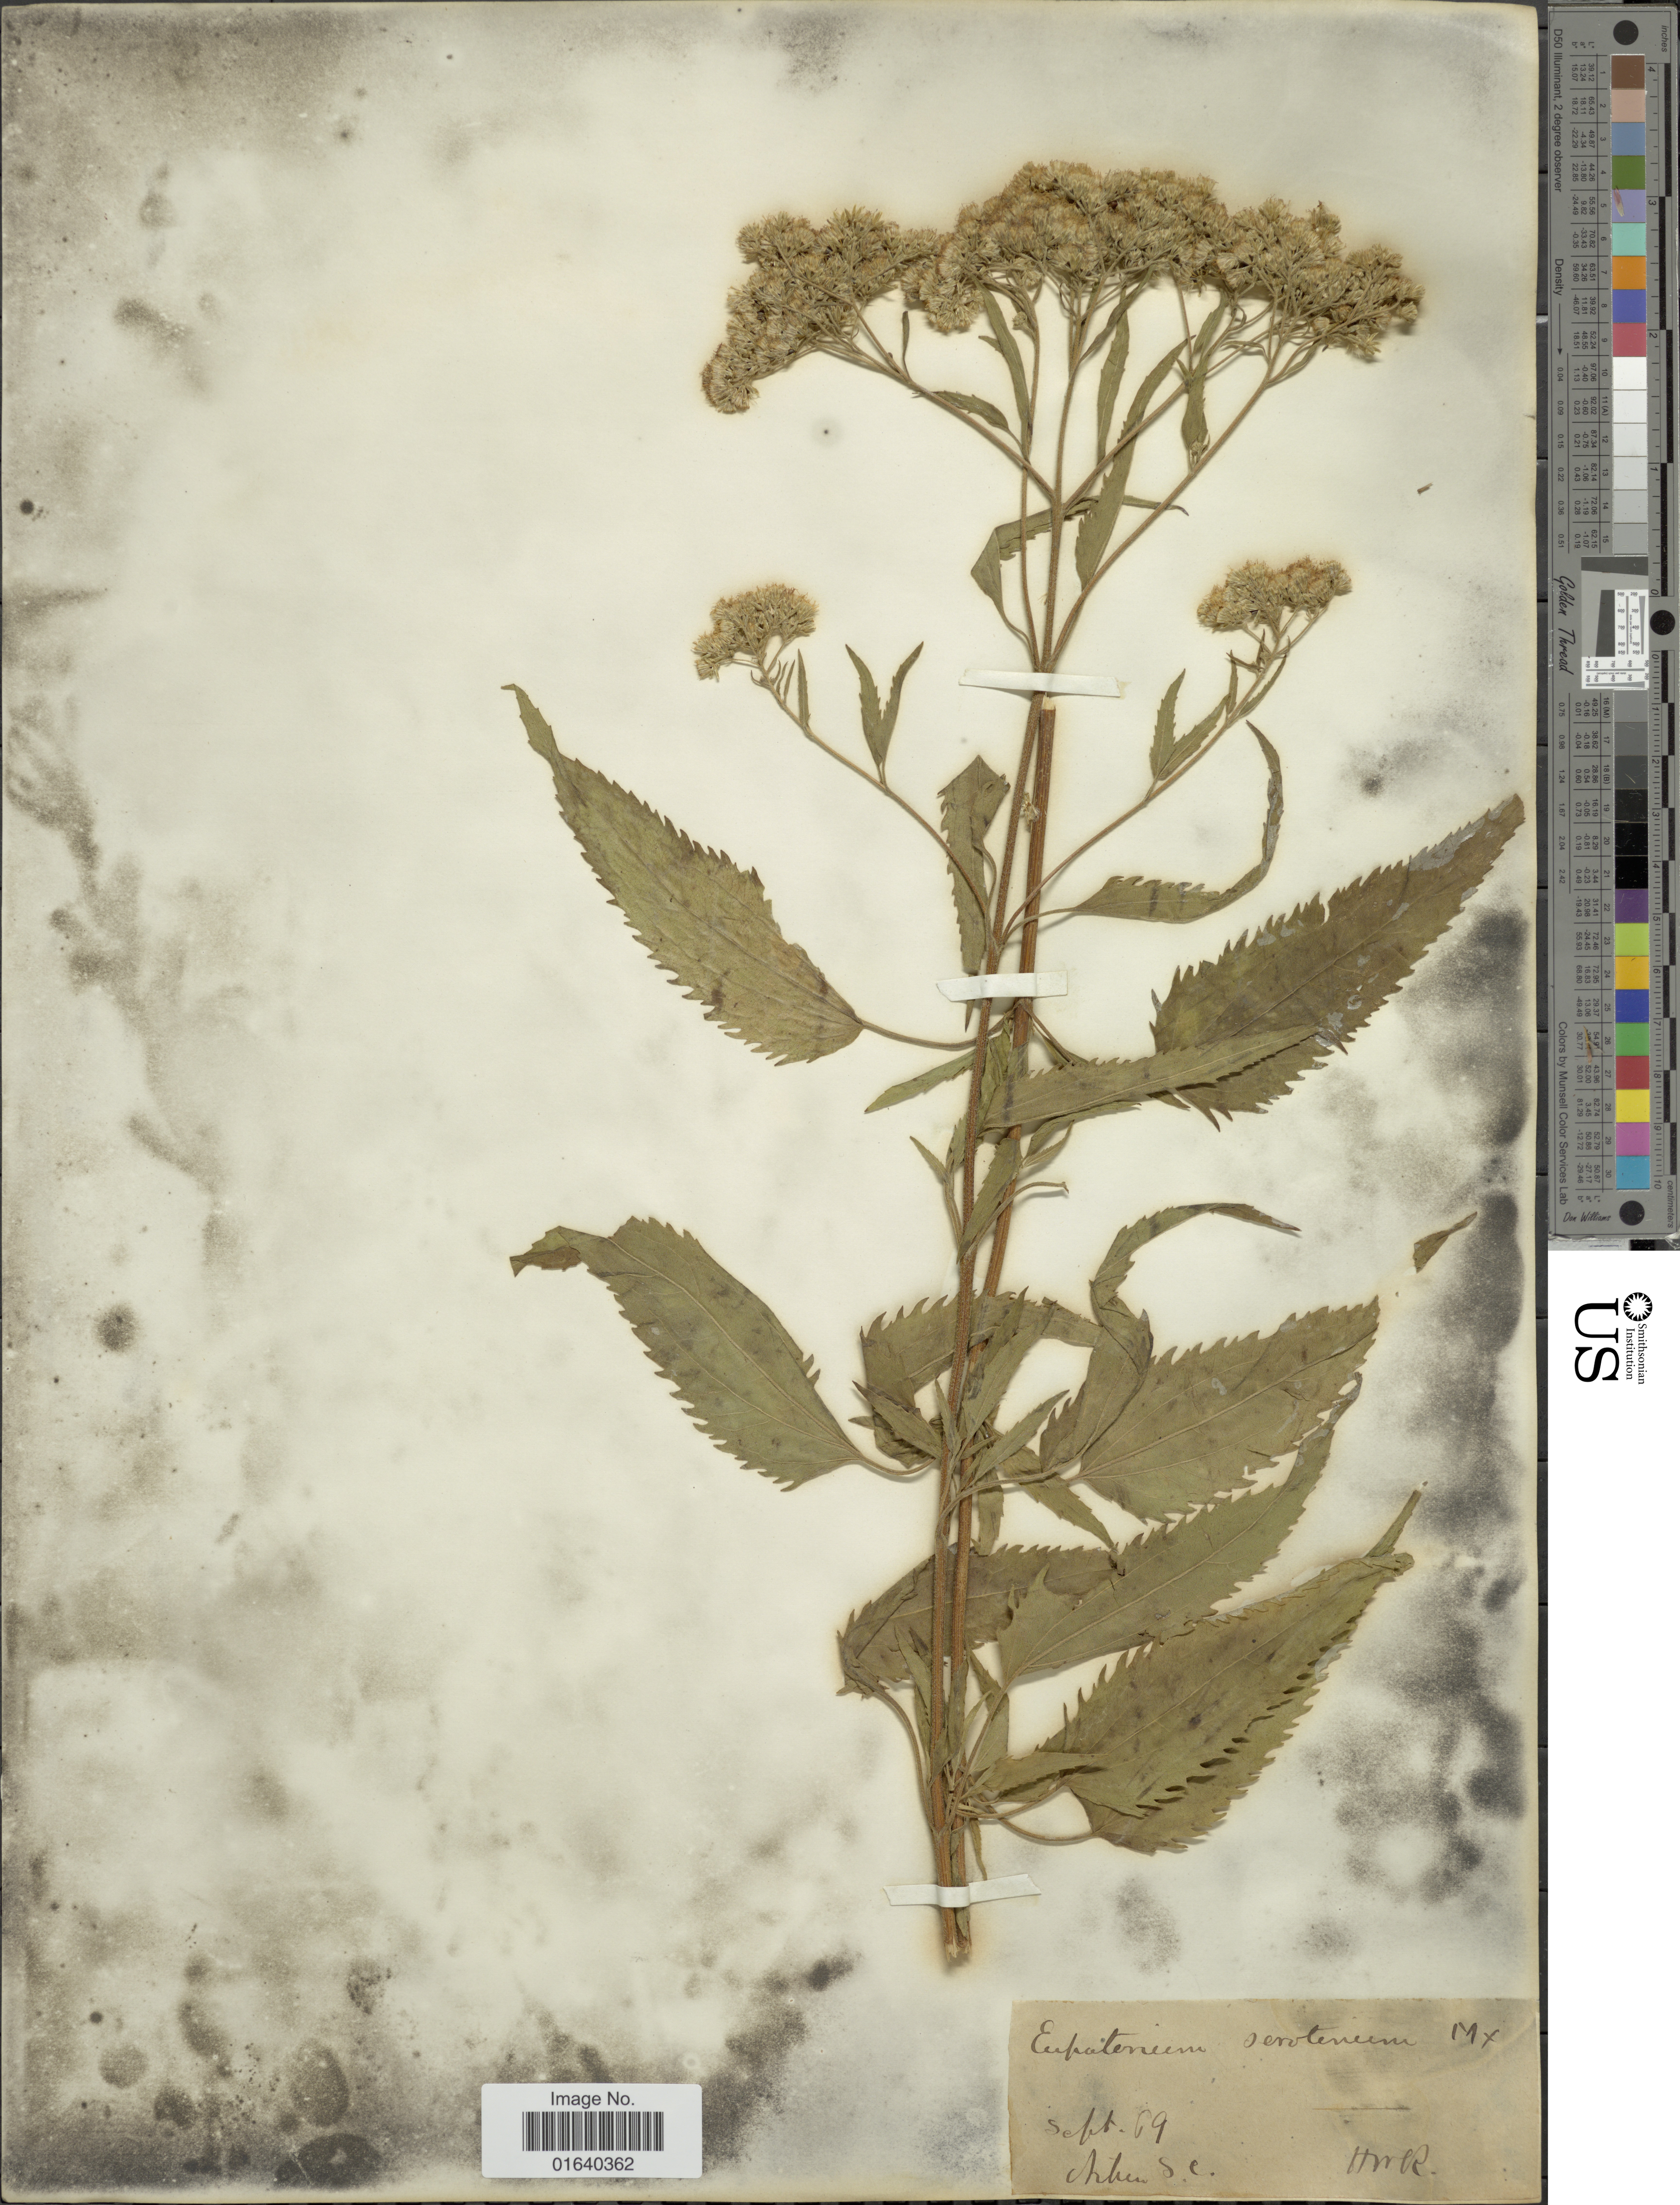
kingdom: Plantae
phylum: Tracheophyta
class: Magnoliopsida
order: Asterales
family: Asteraceae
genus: Eupatorium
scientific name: Eupatorium serotinum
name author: Michx.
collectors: H. M. R.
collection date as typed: Transcribed d/m/y: /9/69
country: United States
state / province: South Carolina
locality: Aiken.